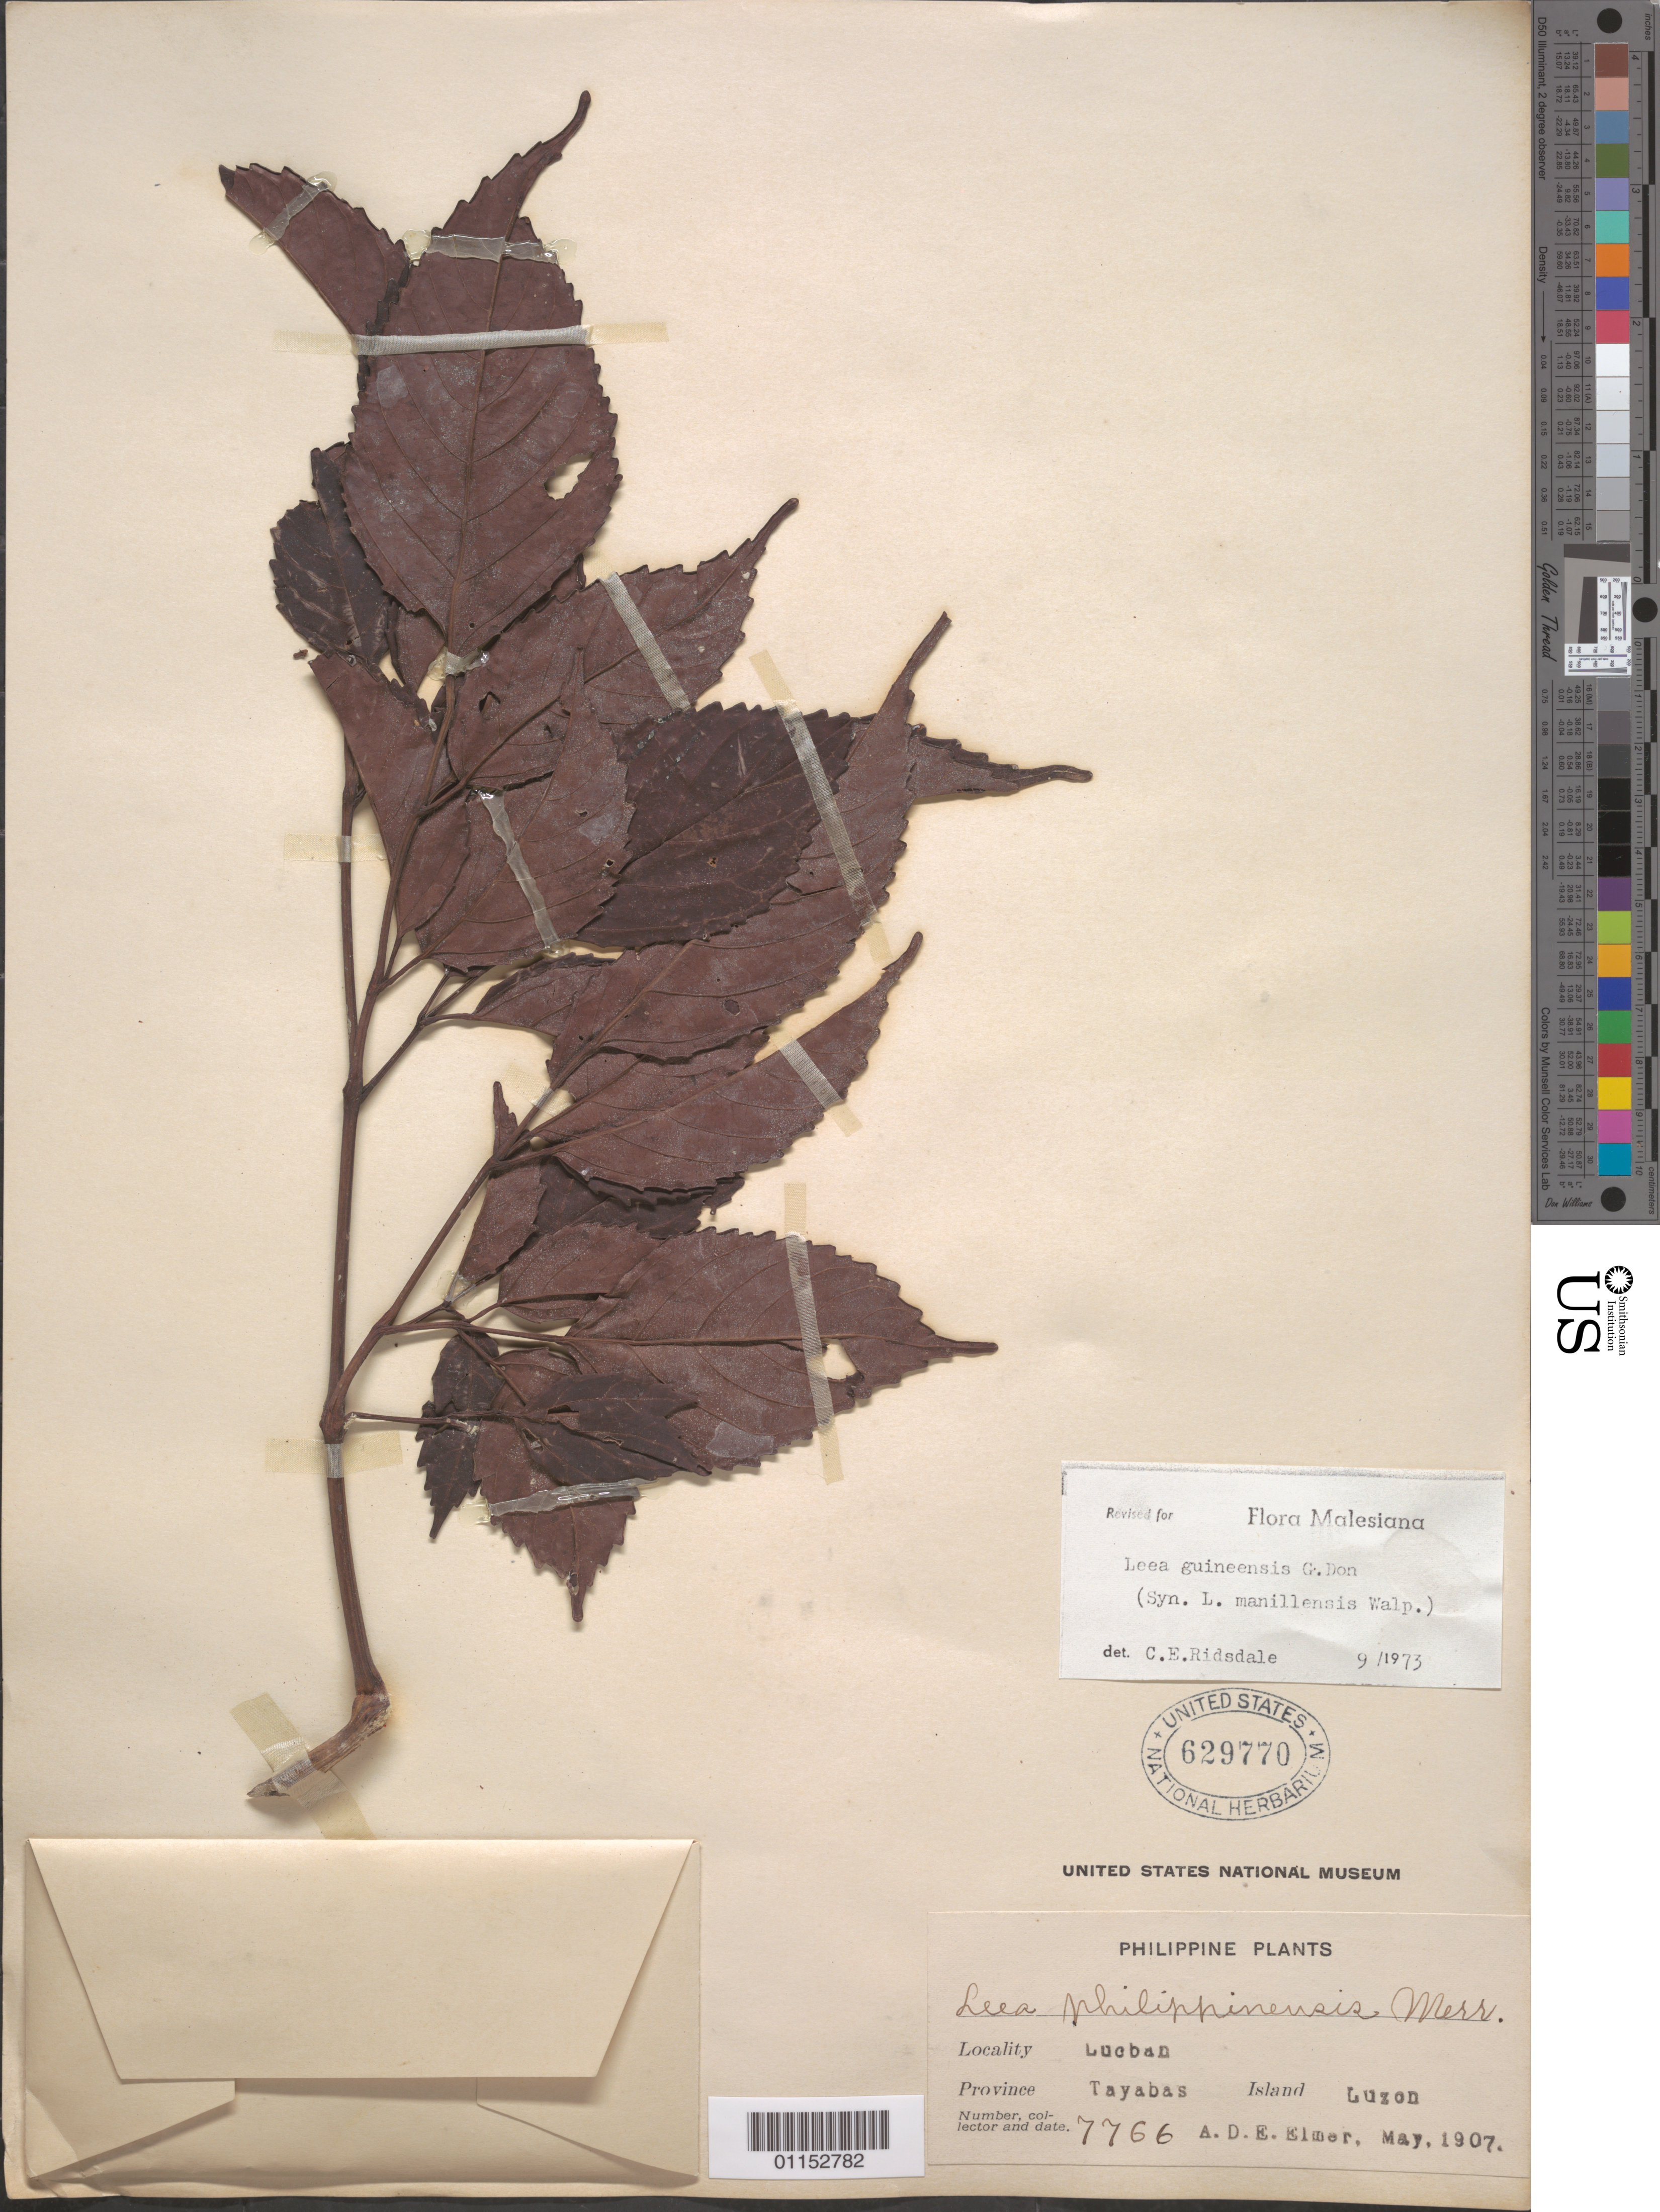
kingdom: Plantae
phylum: Tracheophyta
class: Magnoliopsida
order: Vitales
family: Vitaceae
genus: Leea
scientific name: Leea guineensis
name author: G. Don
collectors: A. D. E. Elmer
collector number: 7766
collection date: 1907-05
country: Philippines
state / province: Calabarzon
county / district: Quezon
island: Luzon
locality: Lucban, Luzon. Tayabas.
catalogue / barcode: US 629770